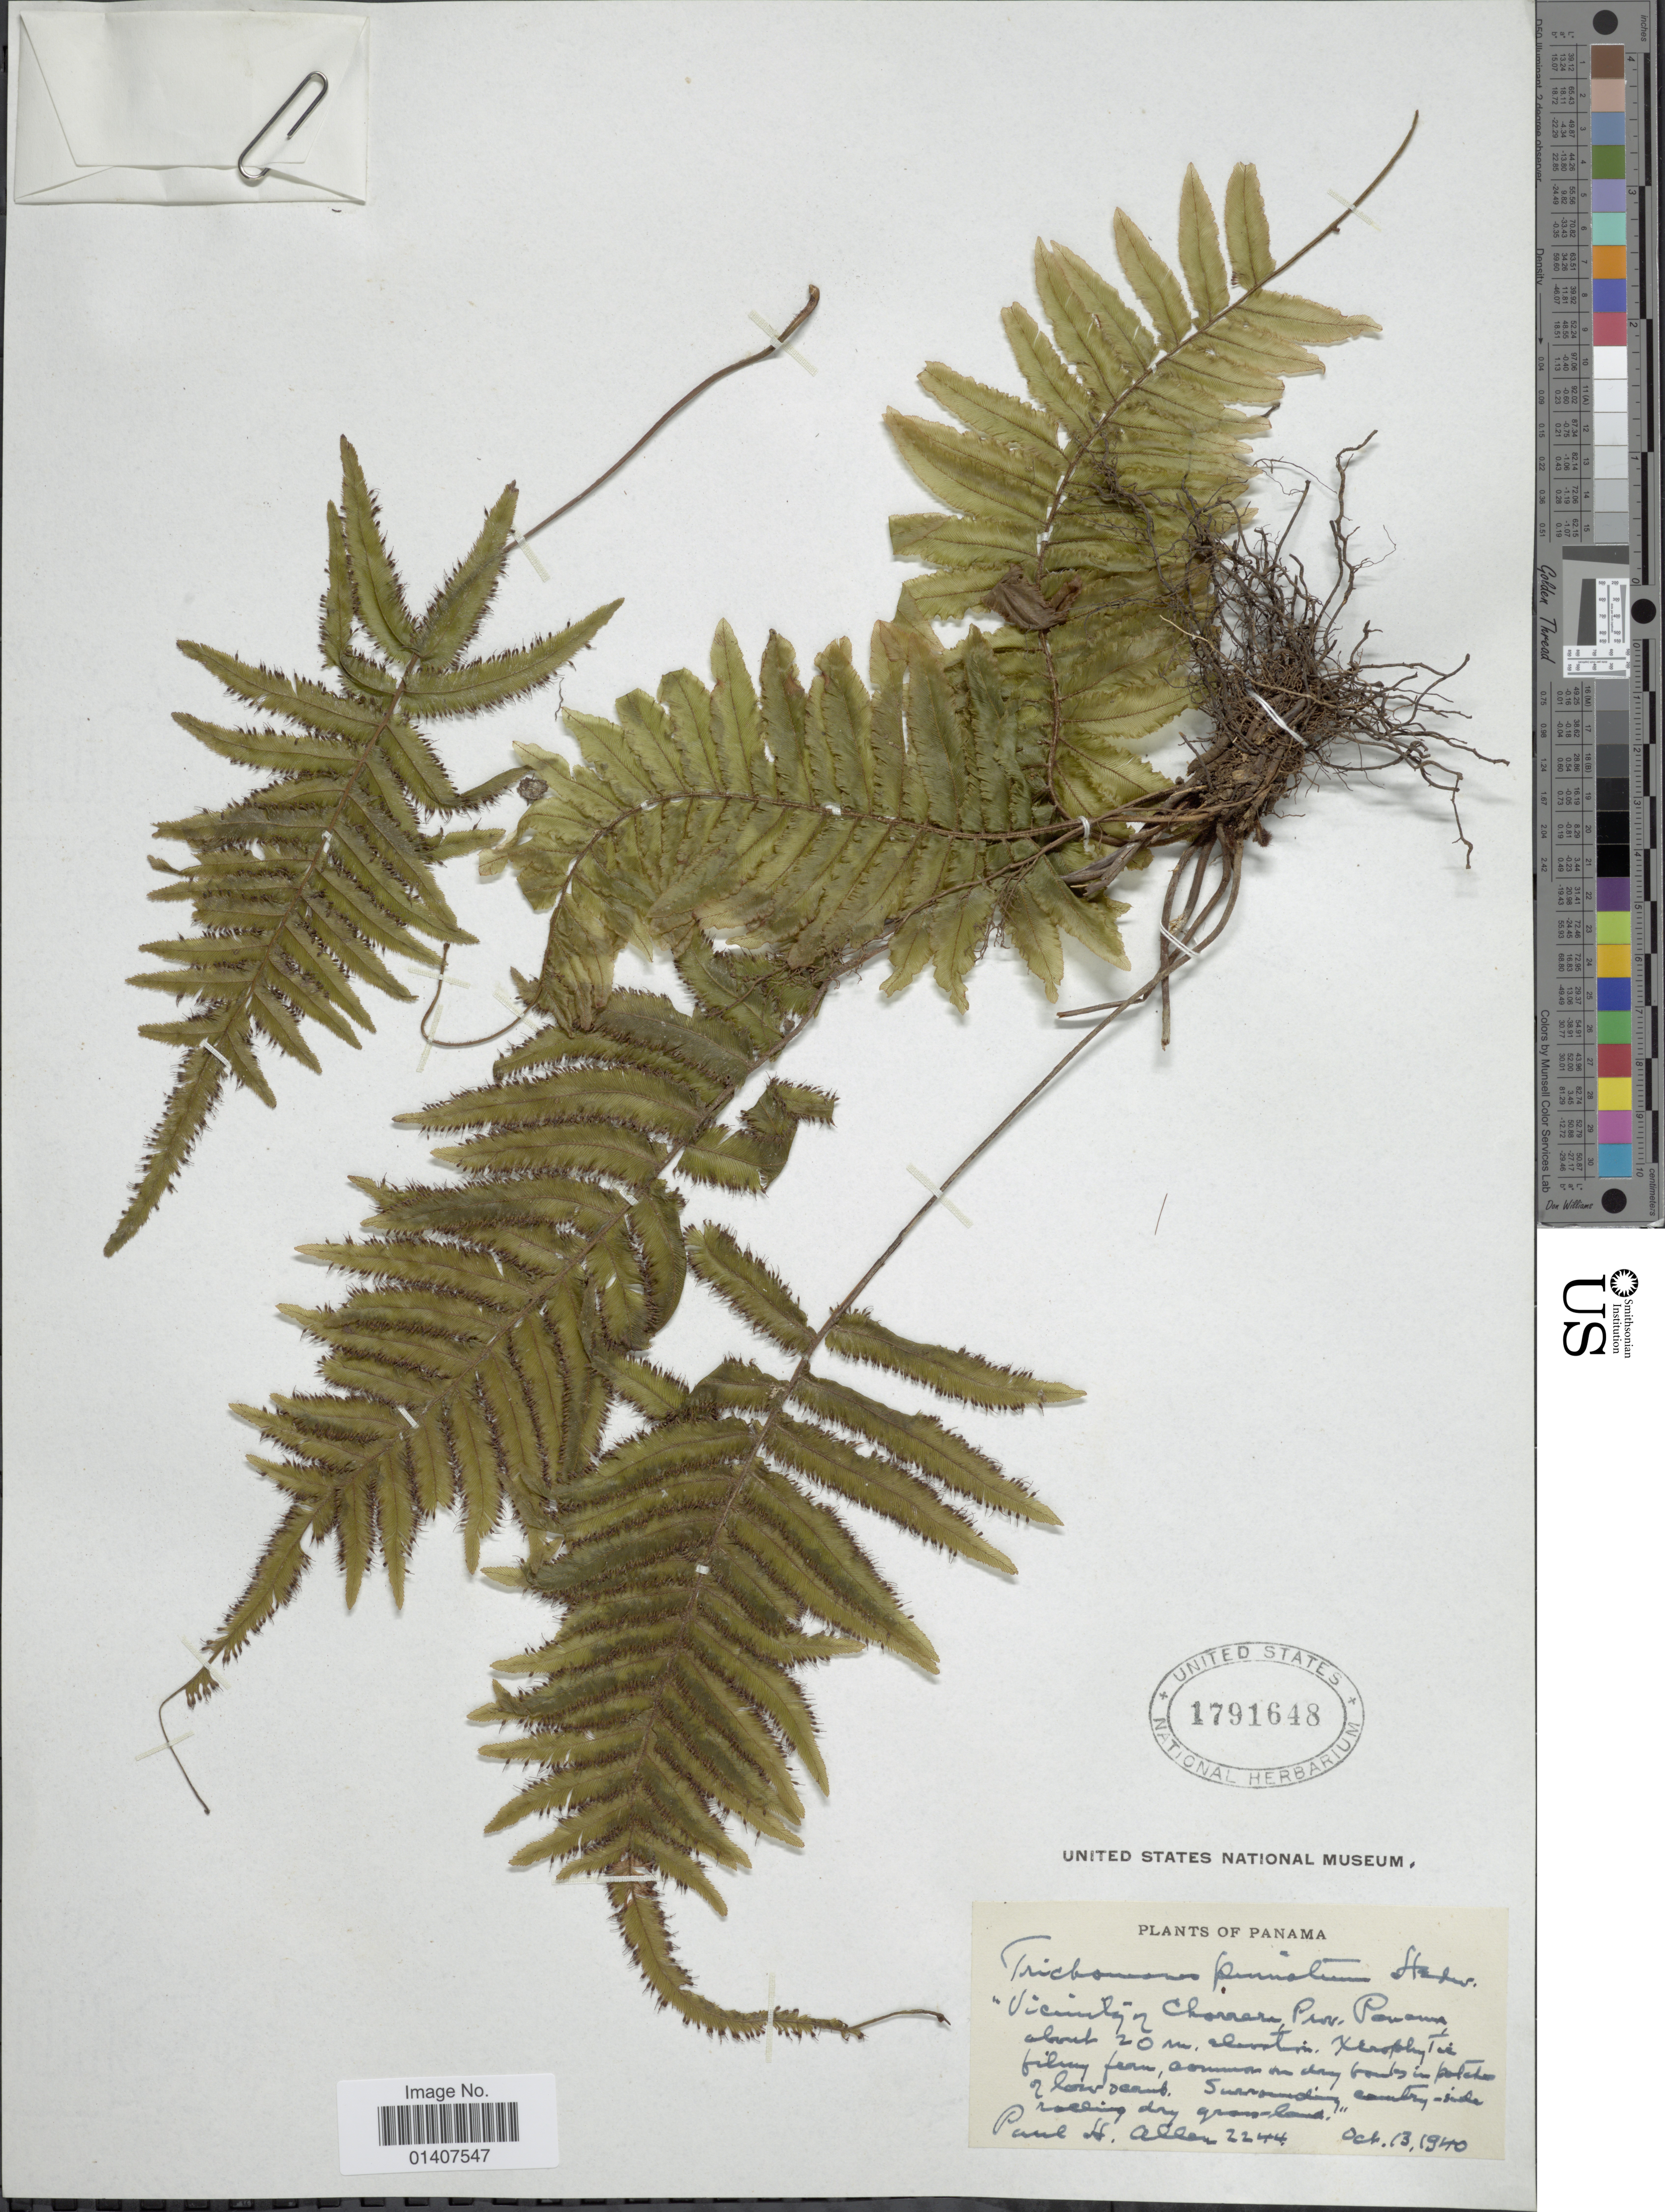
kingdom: Plantae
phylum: Tracheophyta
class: Polypodiopsida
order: Hymenophyllales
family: Hymenophyllaceae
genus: Trichomanes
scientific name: Trichomanes pinnatum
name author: Hedw.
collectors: P. H. Allen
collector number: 2244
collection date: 1940-10-13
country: Panama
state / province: Panamá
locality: Vicinity Chorrera prov. Panama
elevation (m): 20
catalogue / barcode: US 1791648